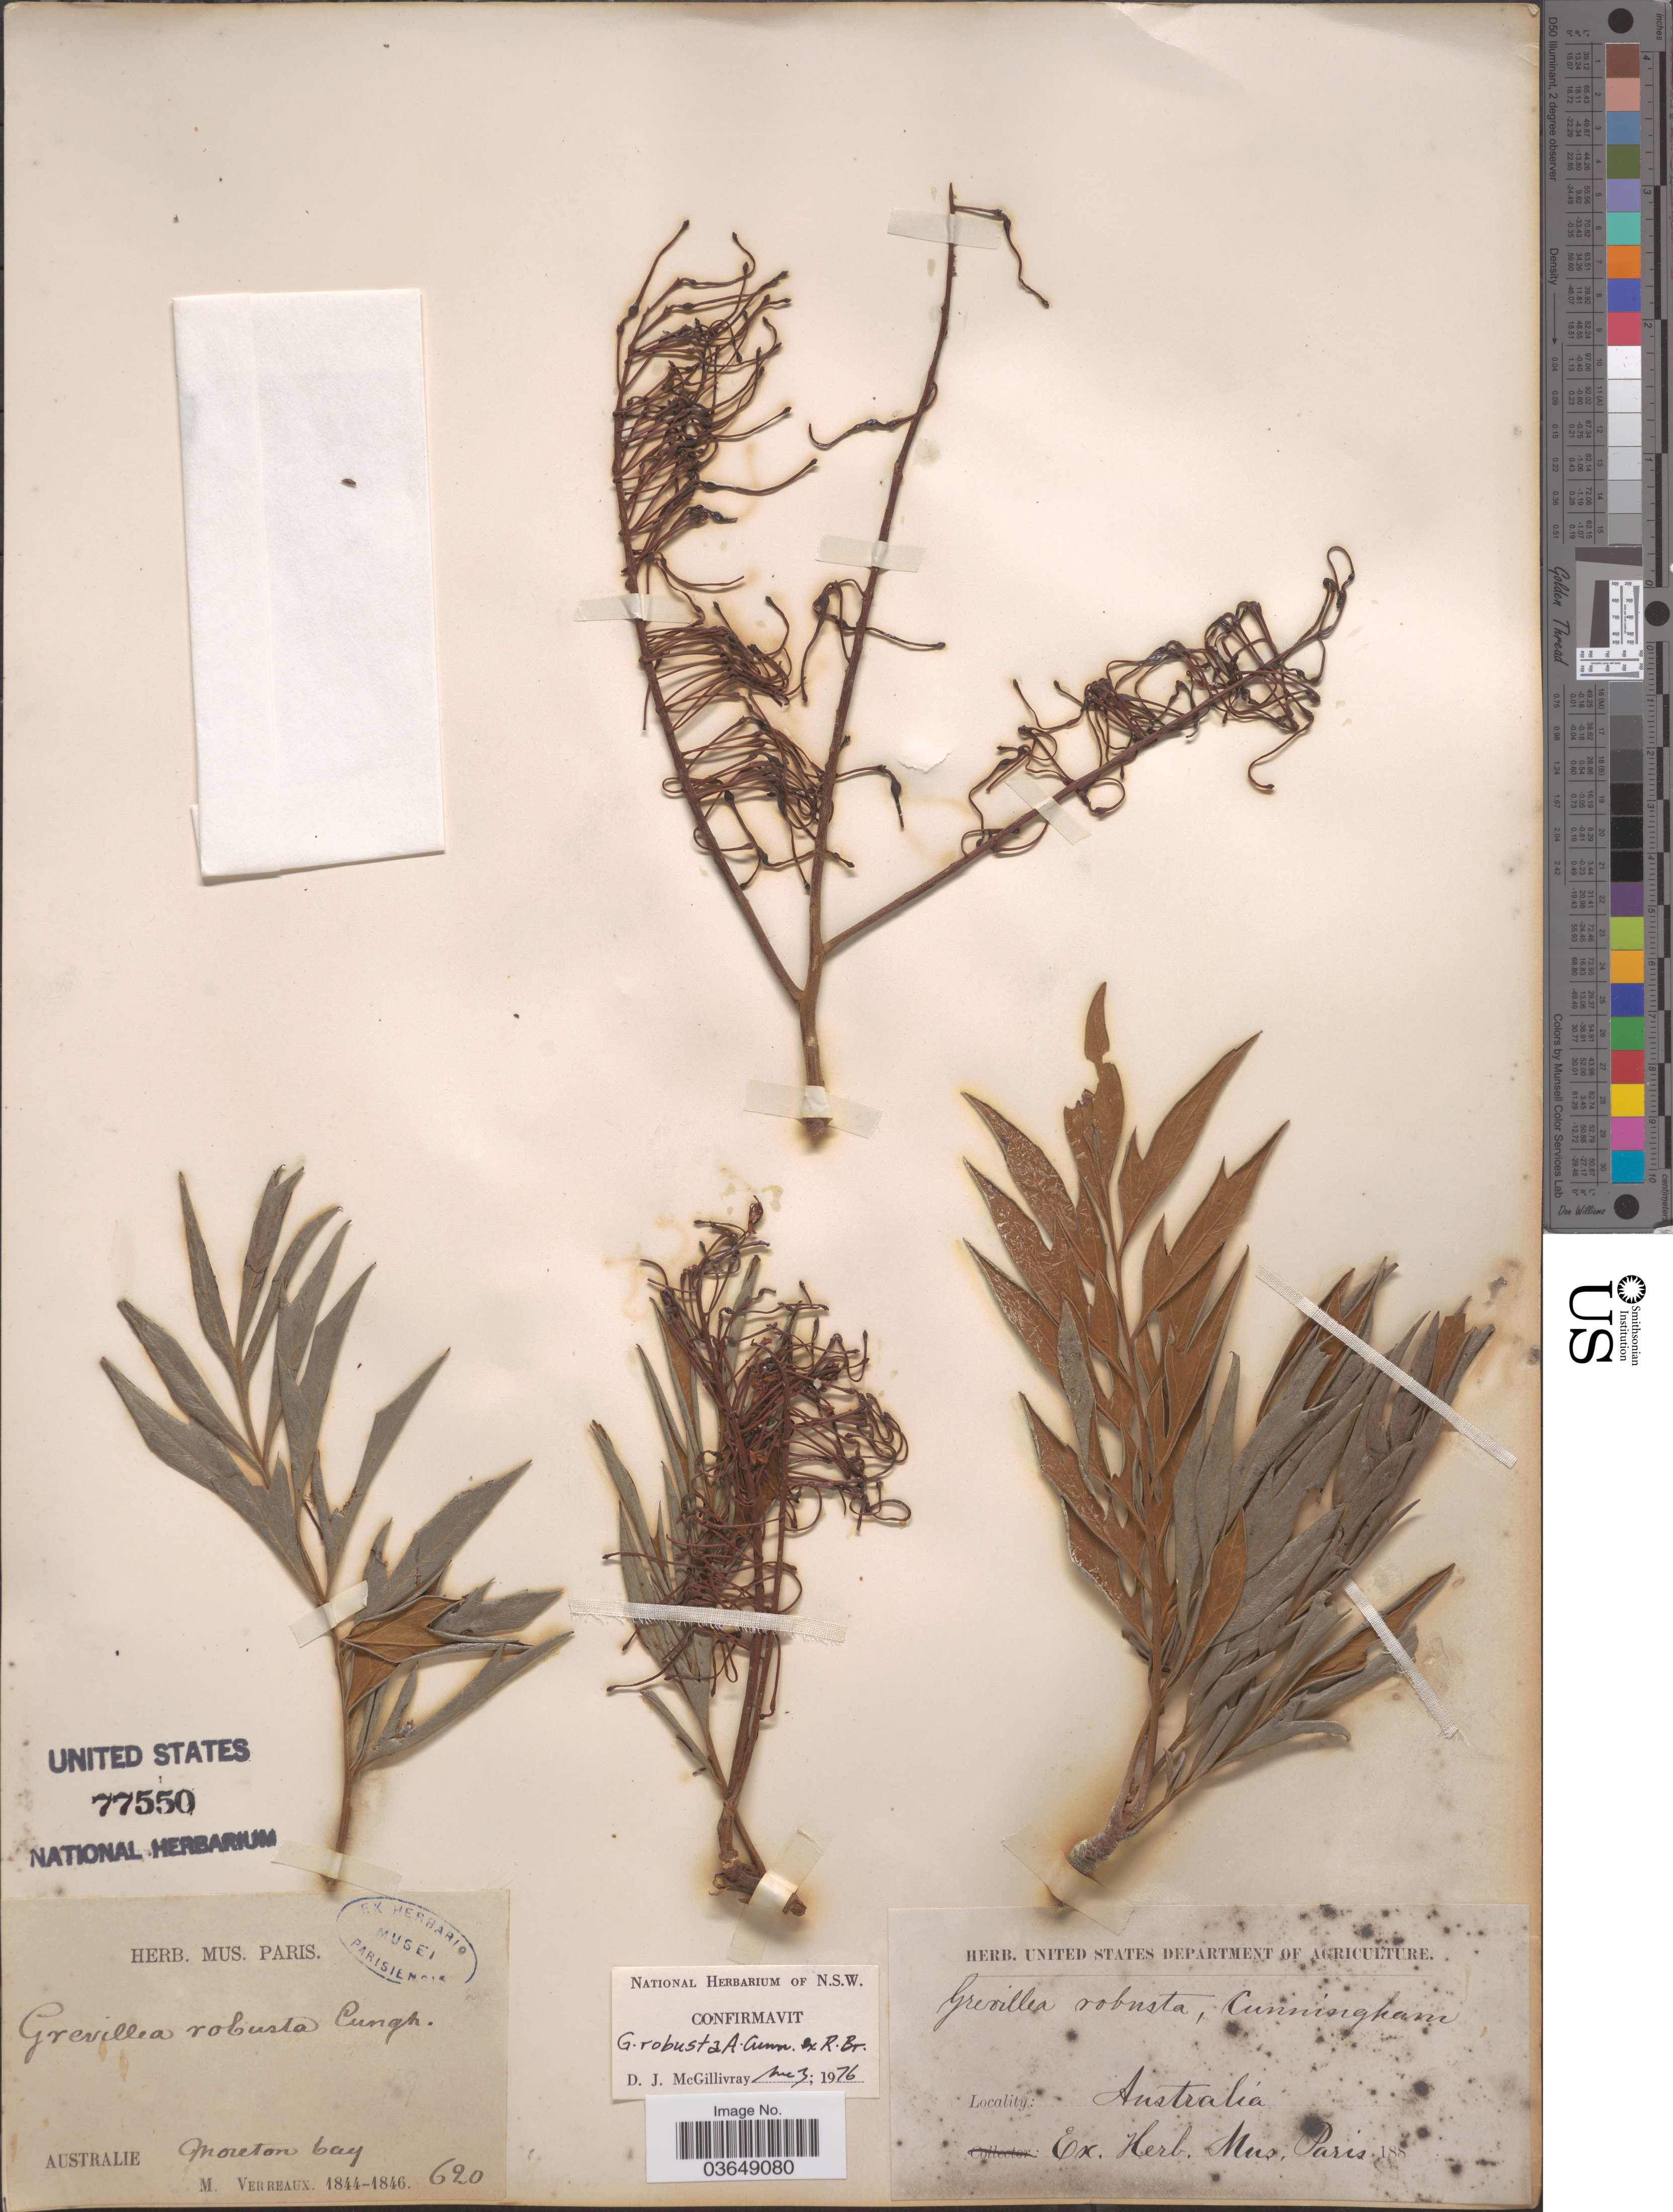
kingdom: Plantae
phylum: Tracheophyta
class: Magnoliopsida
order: Proteales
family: Proteaceae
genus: Grevillea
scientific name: Grevillea robusta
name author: A. Cunn.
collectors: M. Verreaux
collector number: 620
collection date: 1844/1846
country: Australia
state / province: Queensland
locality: Moreton bay.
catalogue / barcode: US 77550